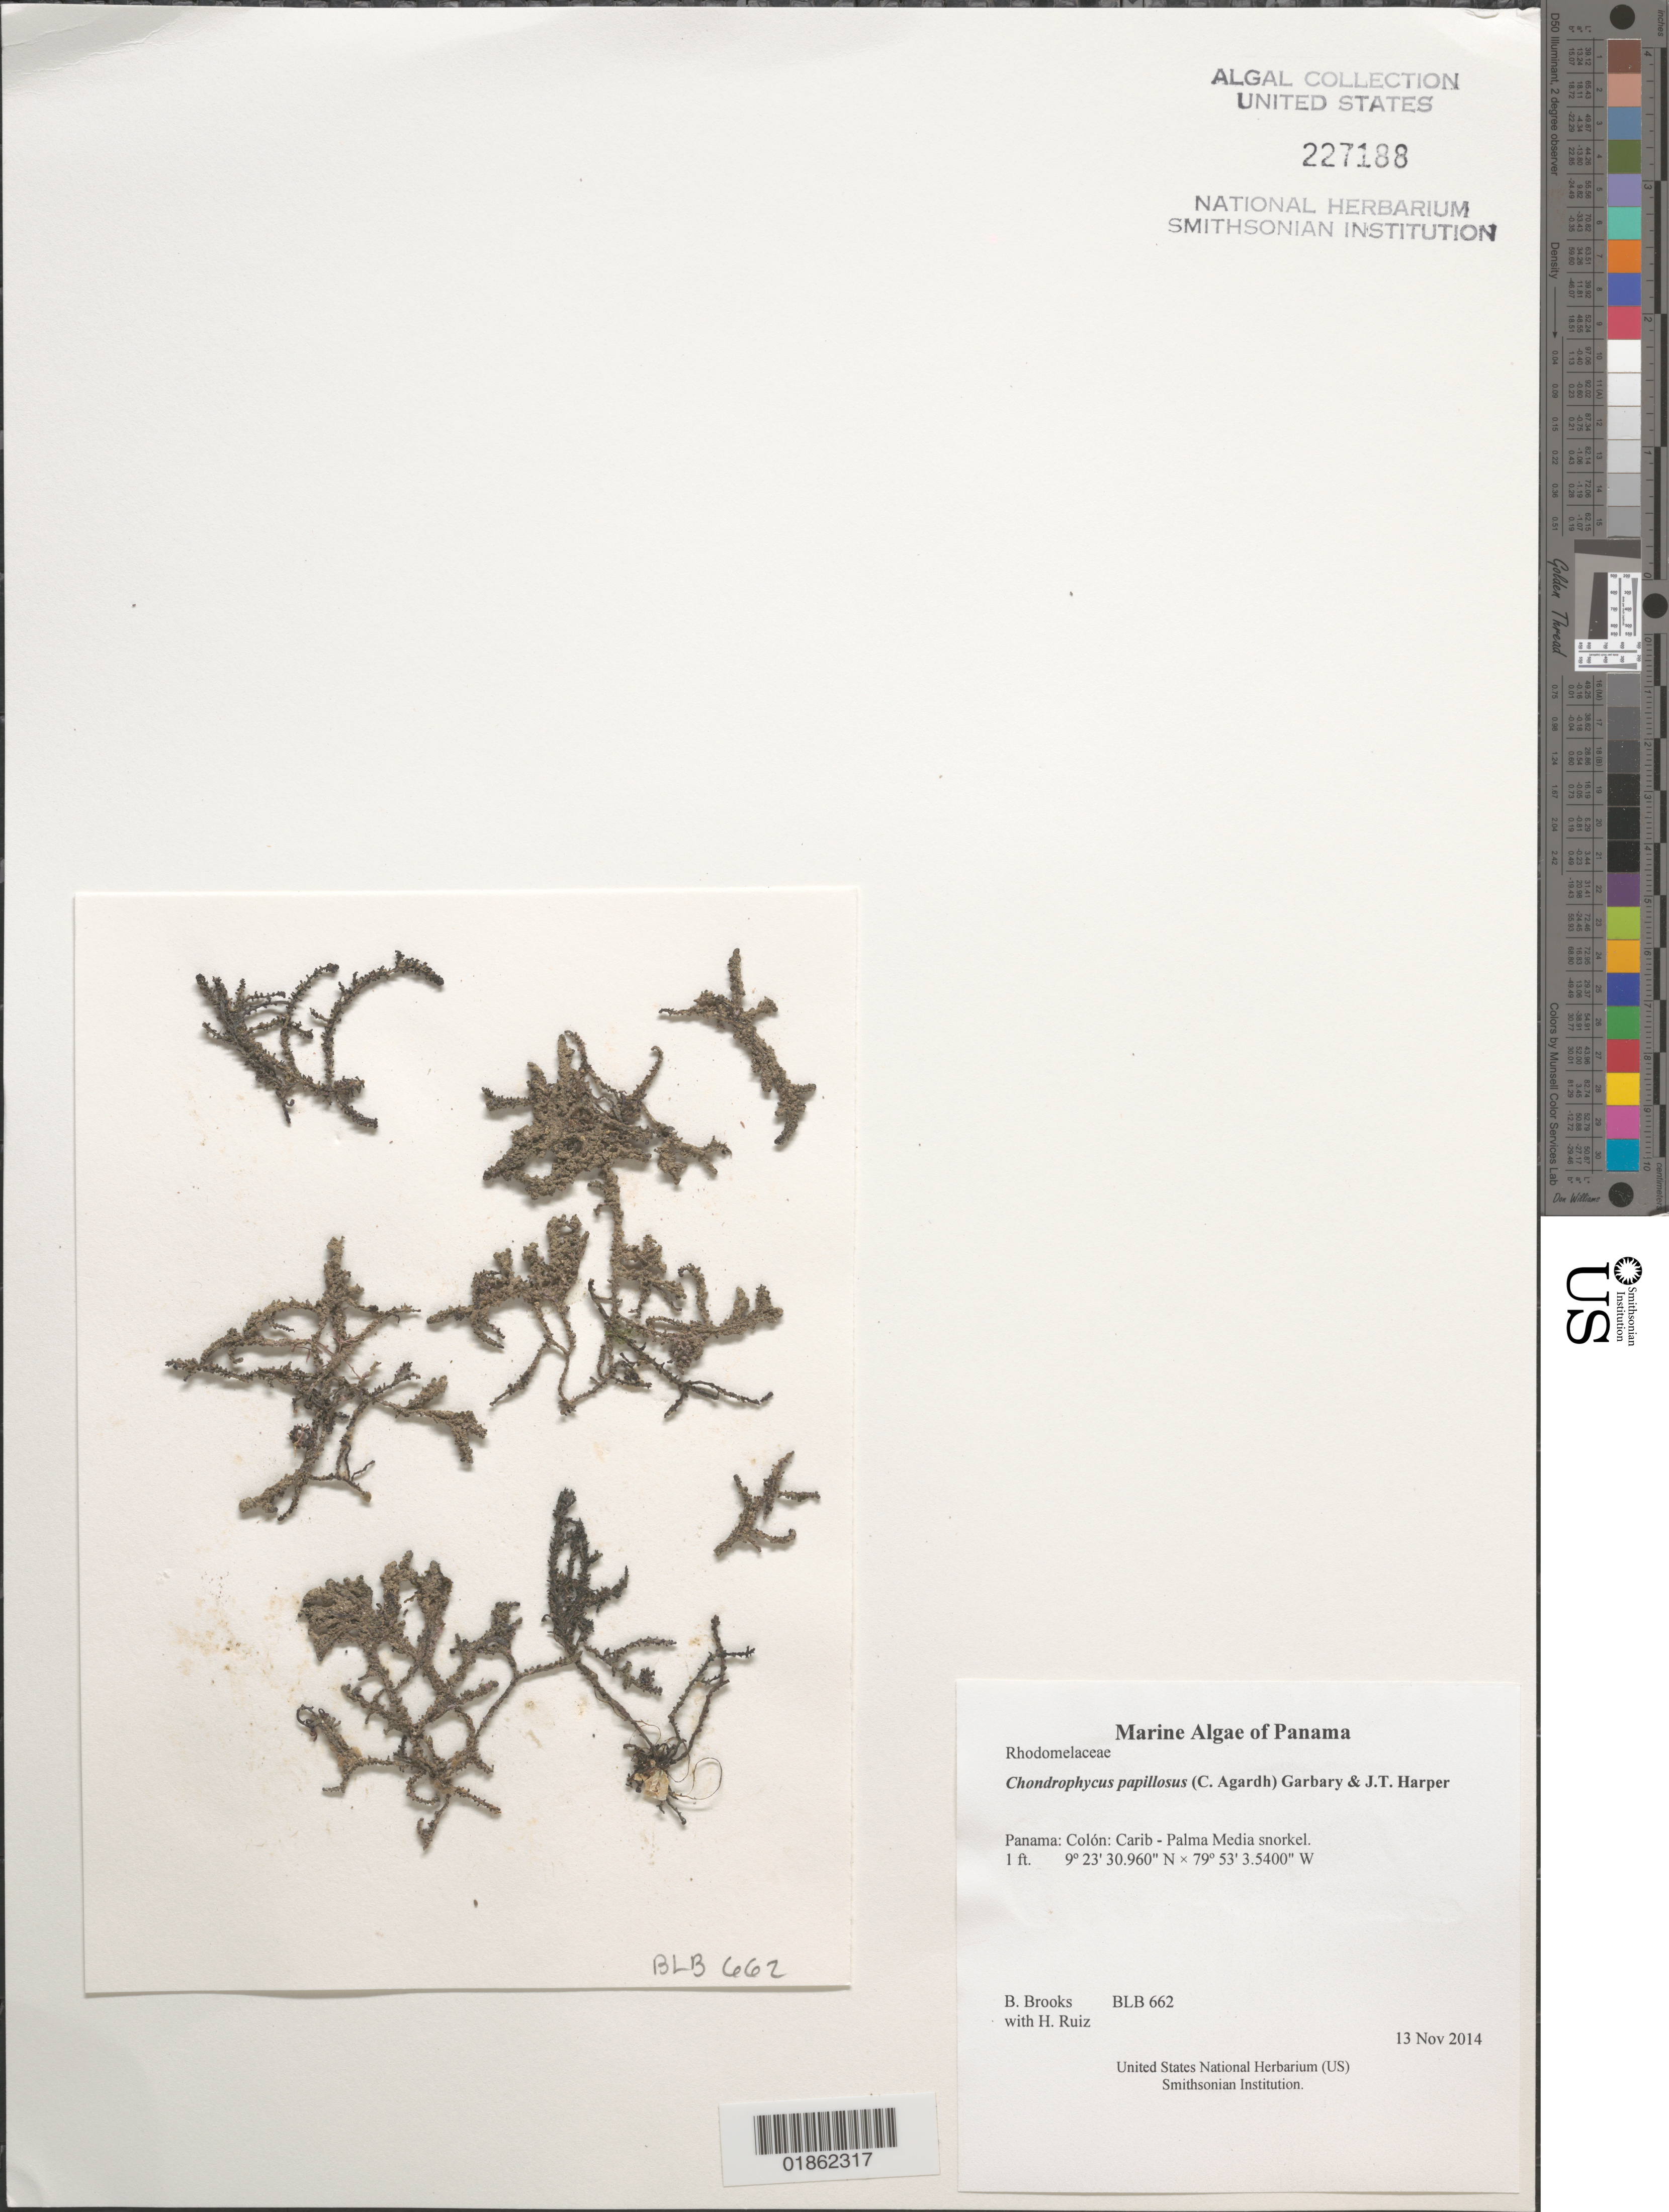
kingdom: Plantae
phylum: Rhodophyta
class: Florideophyceae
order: Ceramiales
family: Rhodomelaceae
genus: Palisada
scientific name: Palisada perforata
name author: (Bory) K.W. Nam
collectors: B. Brooks & H. Ruiz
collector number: BLB 662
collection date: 2014-11-13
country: Panama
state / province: Colón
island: Palma Media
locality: Carib - Palma Media snorkel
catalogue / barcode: US 227188